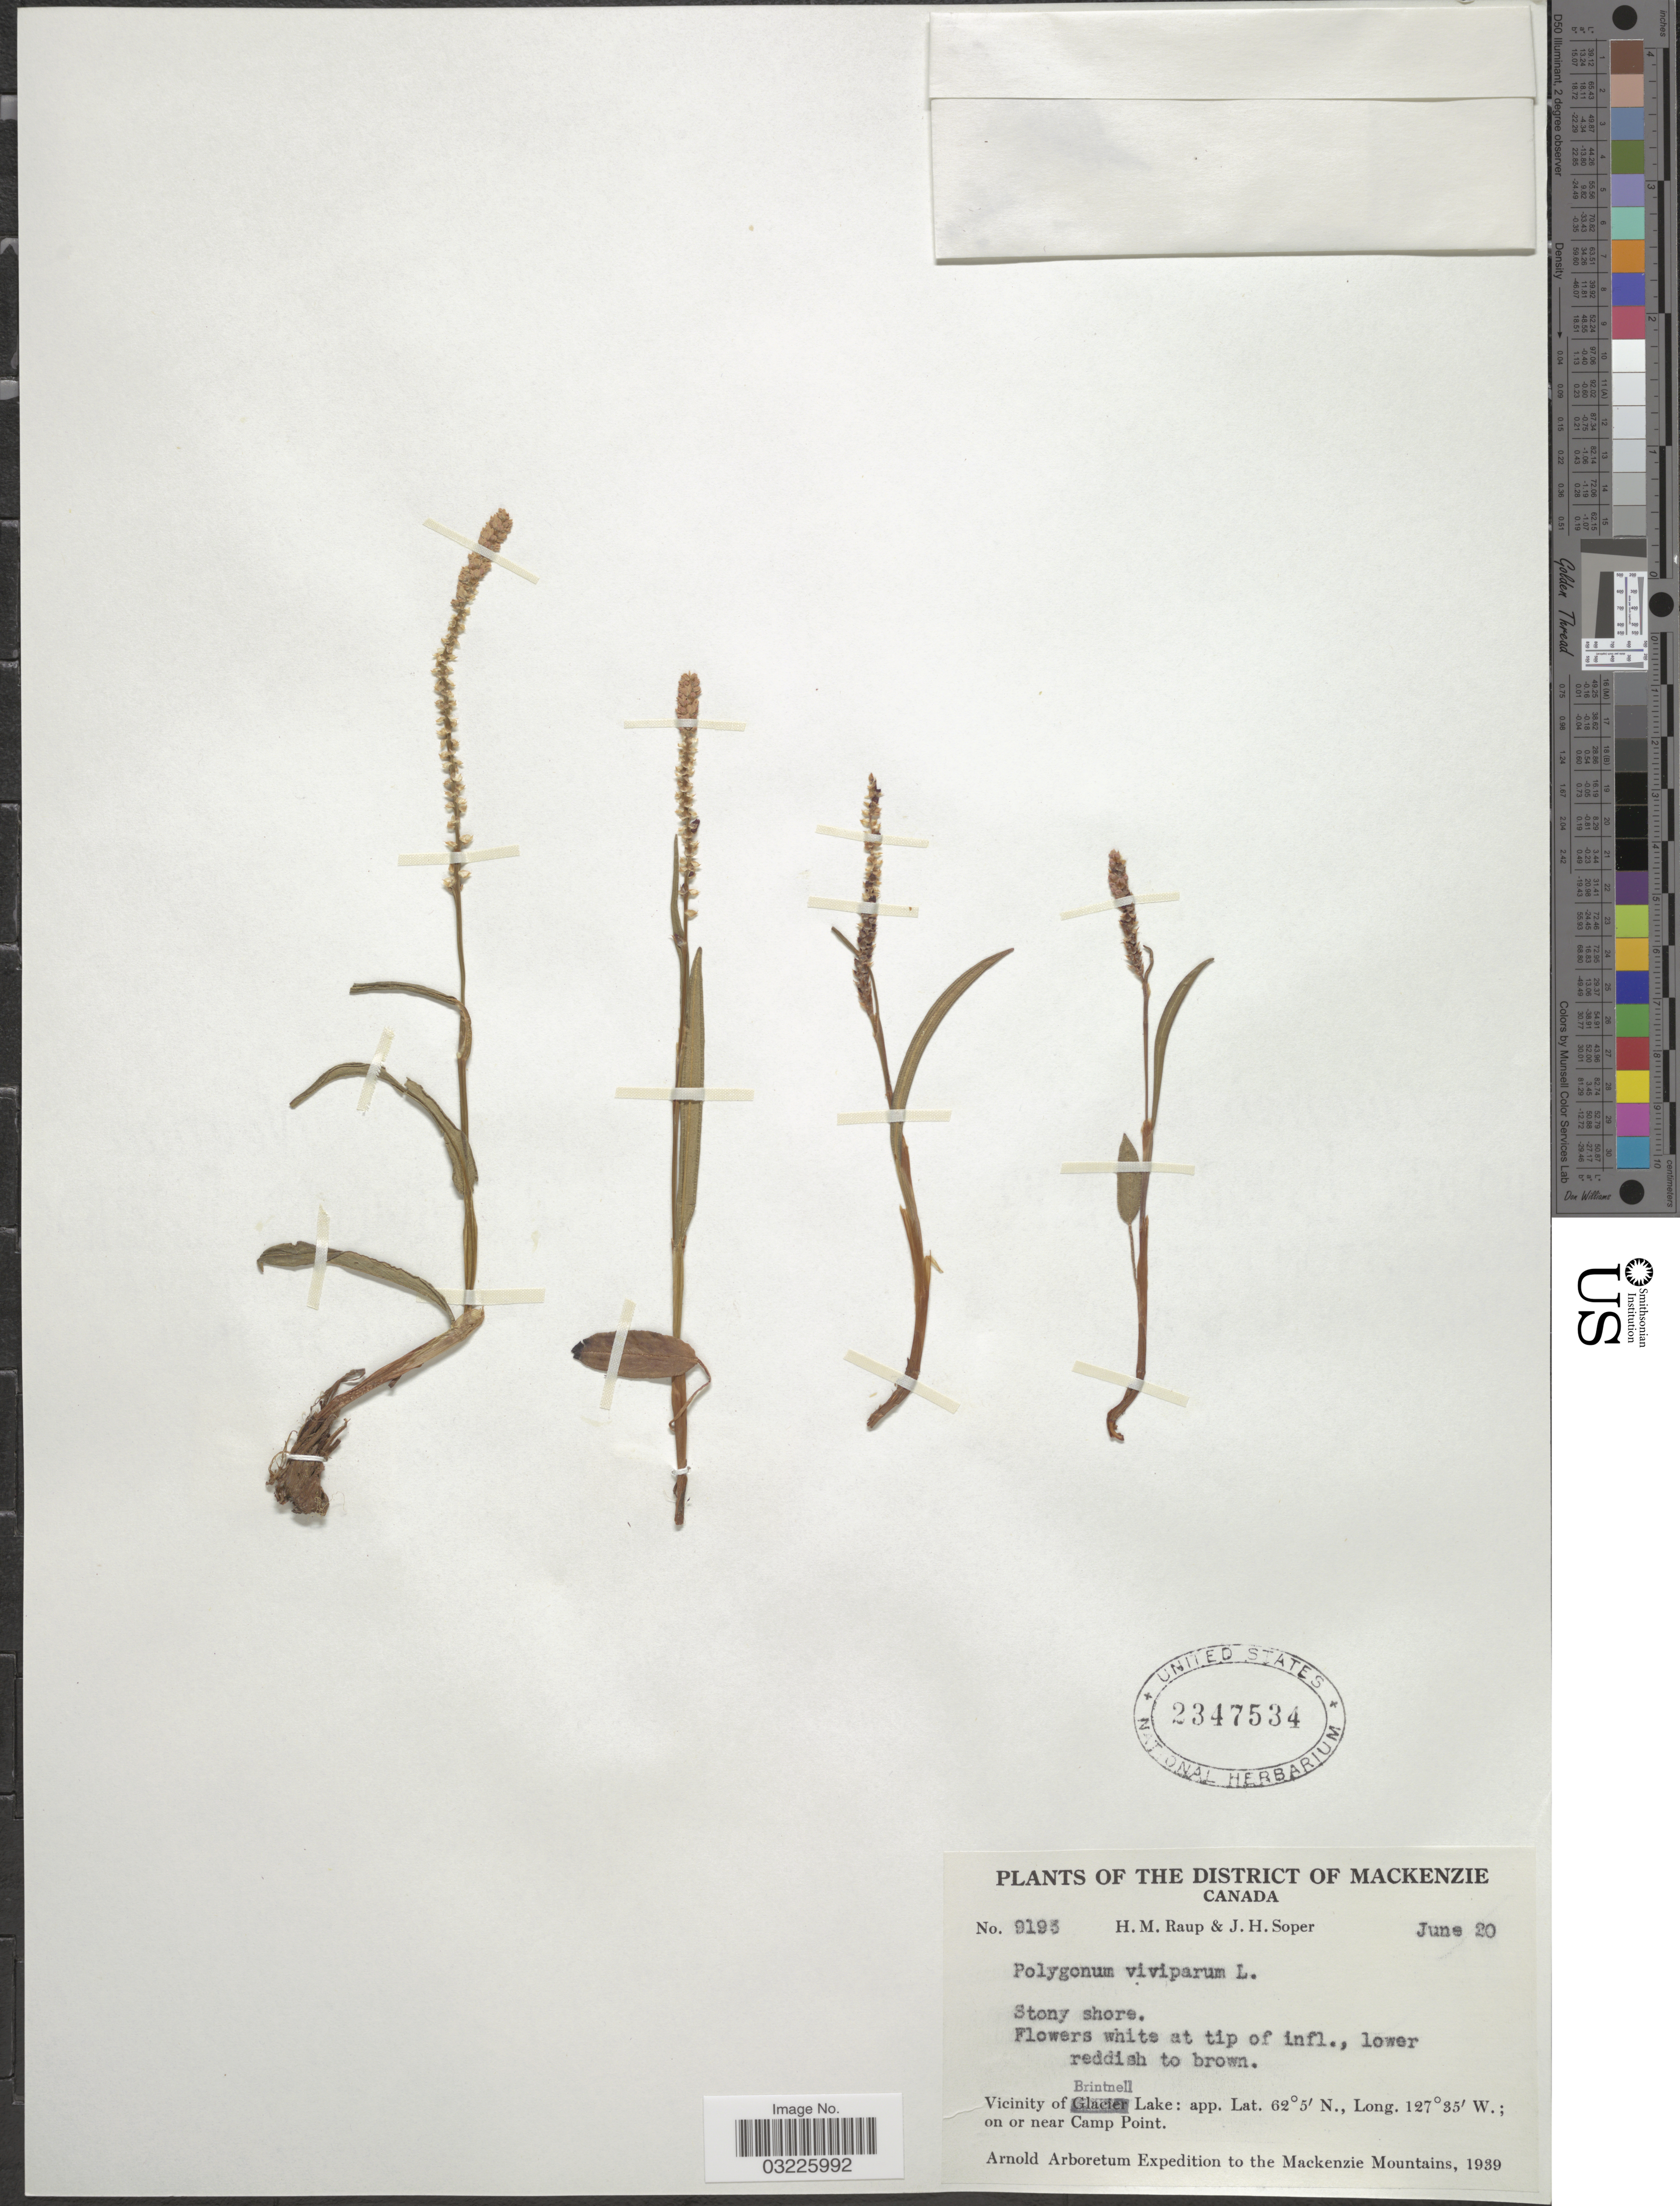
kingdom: Plantae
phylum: Tracheophyta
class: Magnoliopsida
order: Caryophyllales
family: Polygonaceae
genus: Bistorta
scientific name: Bistorta vivipara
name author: (L.) Delarbre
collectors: H. Raup & J. H. Soper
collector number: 9193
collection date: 1939-06-20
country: Canada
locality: District of Mackenzie. Vicinity of Brintnell Lake, on or near Camp Point.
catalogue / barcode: US 2347534